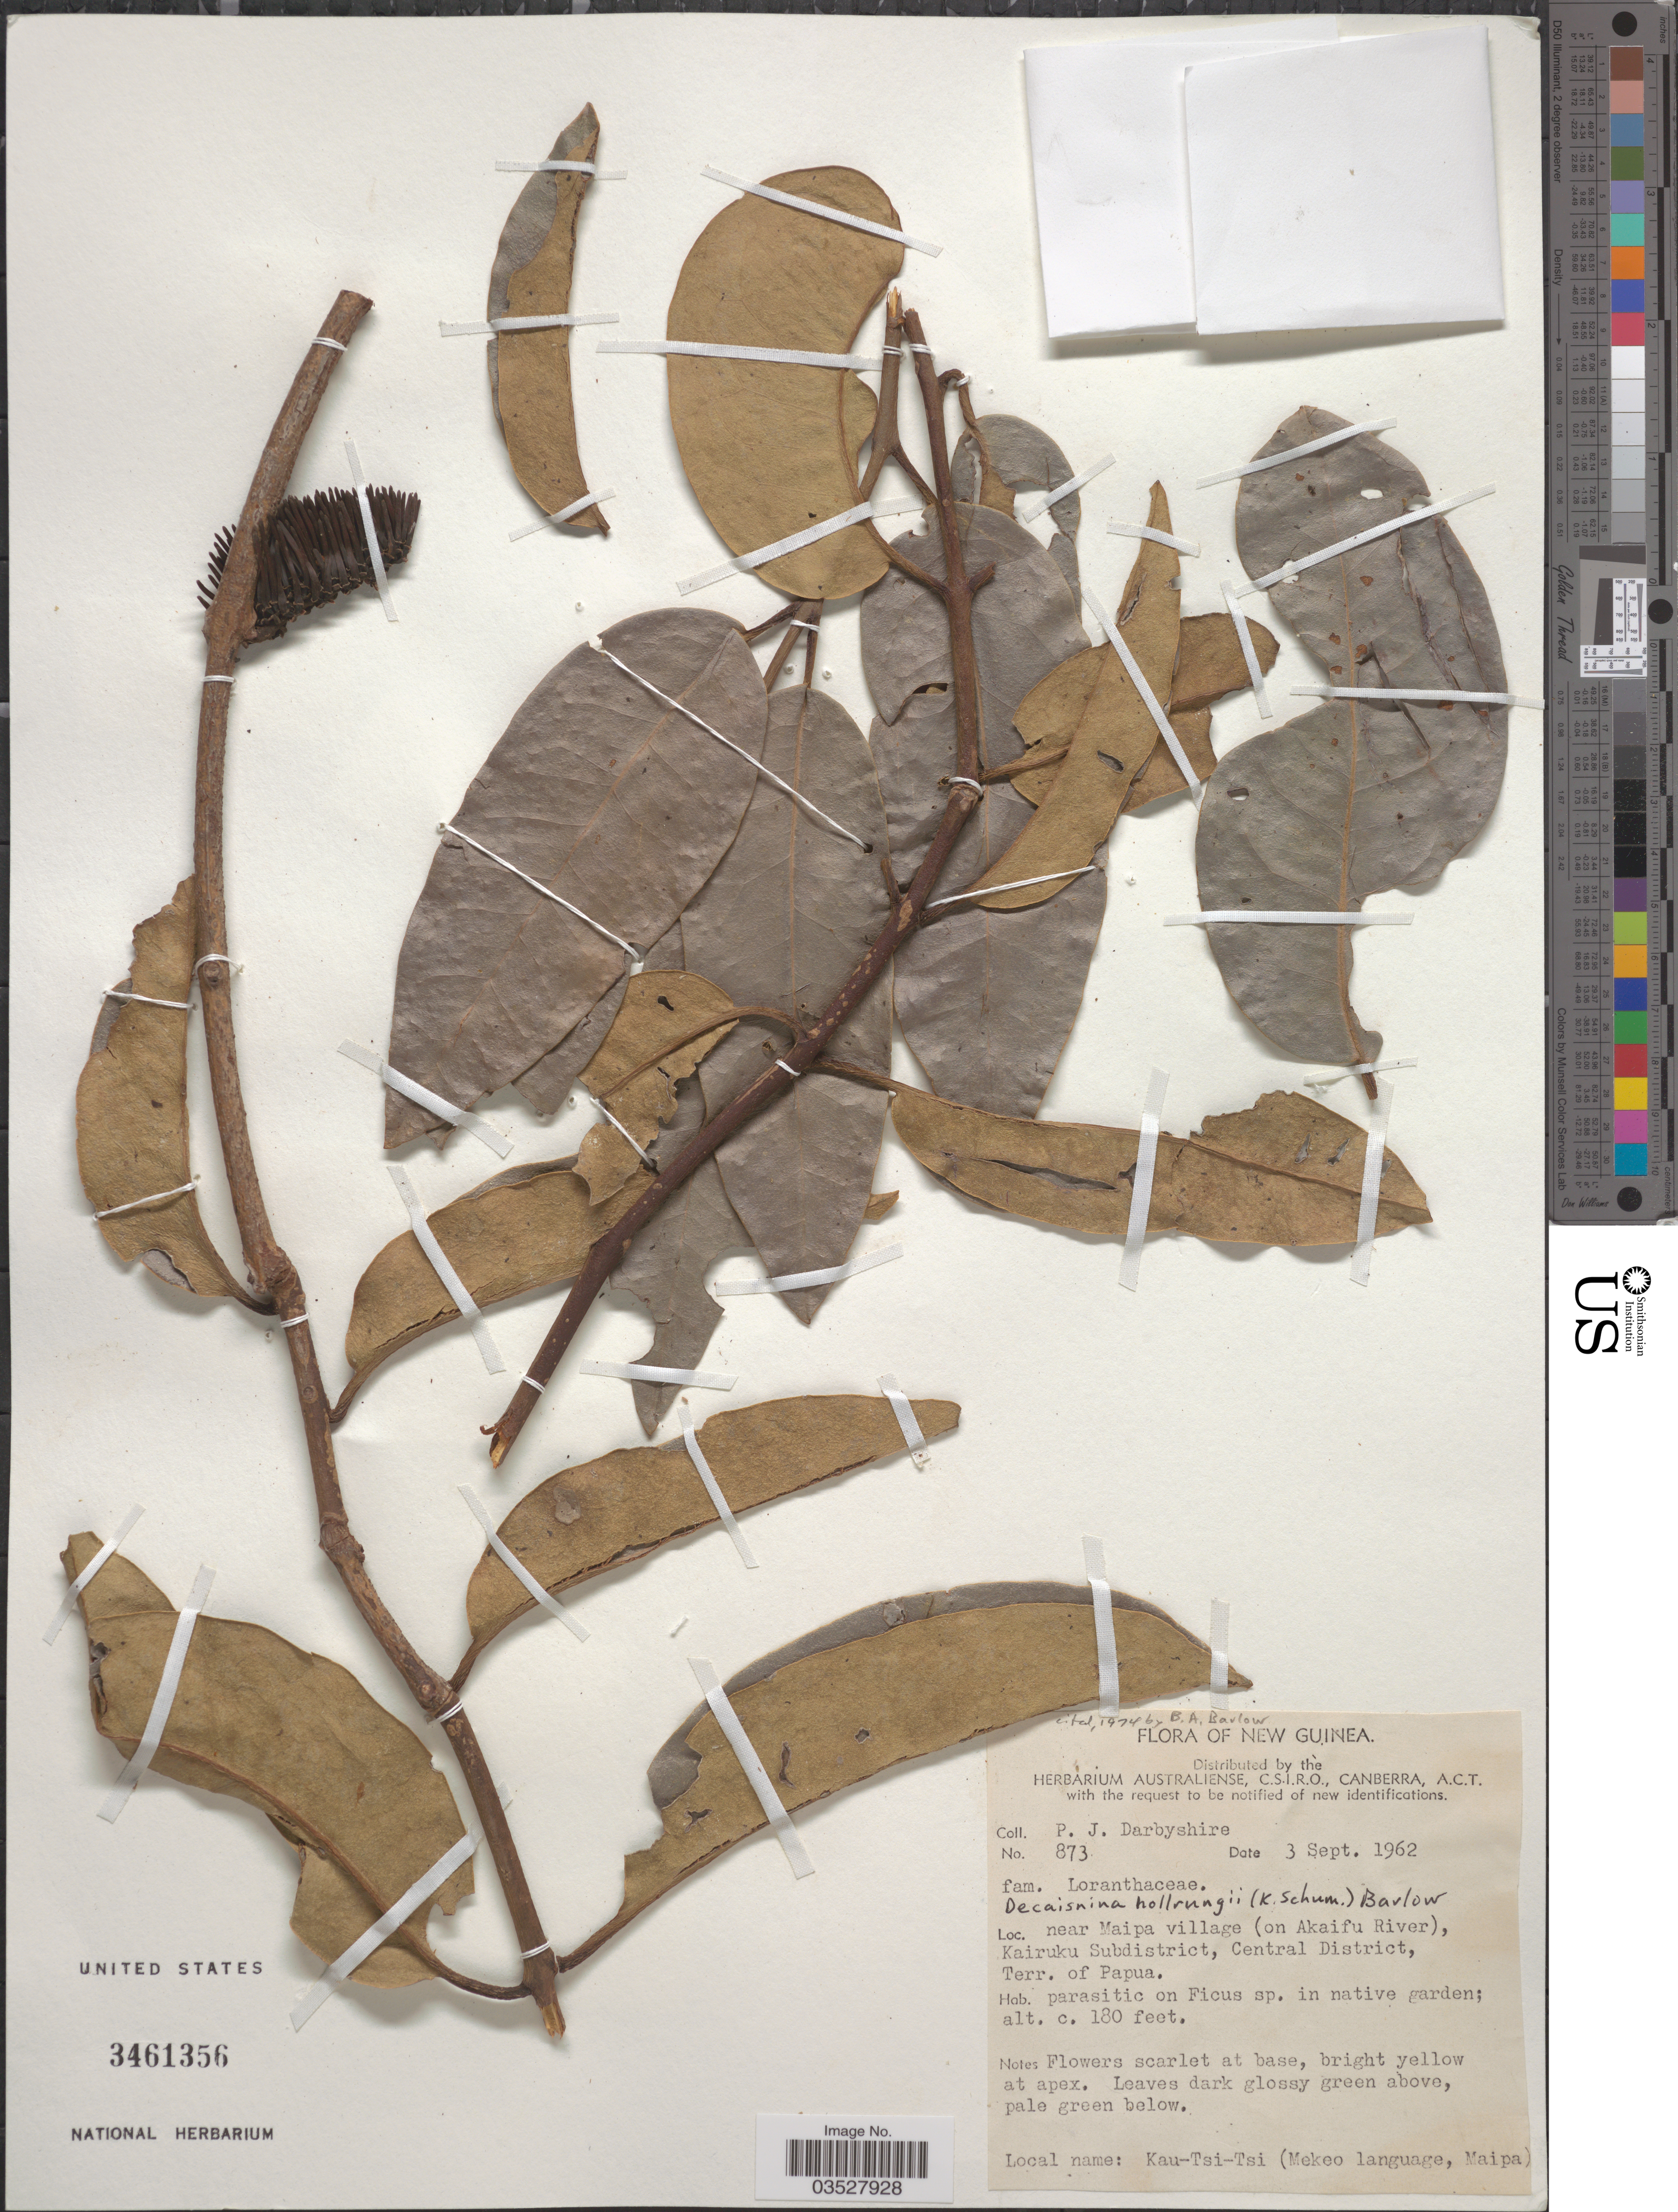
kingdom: Plantae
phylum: Tracheophyta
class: Magnoliopsida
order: Santalales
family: Loranthaceae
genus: Decaisnina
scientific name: Decaisnina hollrungii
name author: (K. Schum.) Barlow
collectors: P. Darbyshire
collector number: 873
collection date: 1962-09-03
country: Papua New Guinea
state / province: Central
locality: New Guinea. Near Maipa village (on Akaifu River), Kairuku Subdistrict, Terr of Papua.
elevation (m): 55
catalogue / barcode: US 3461356